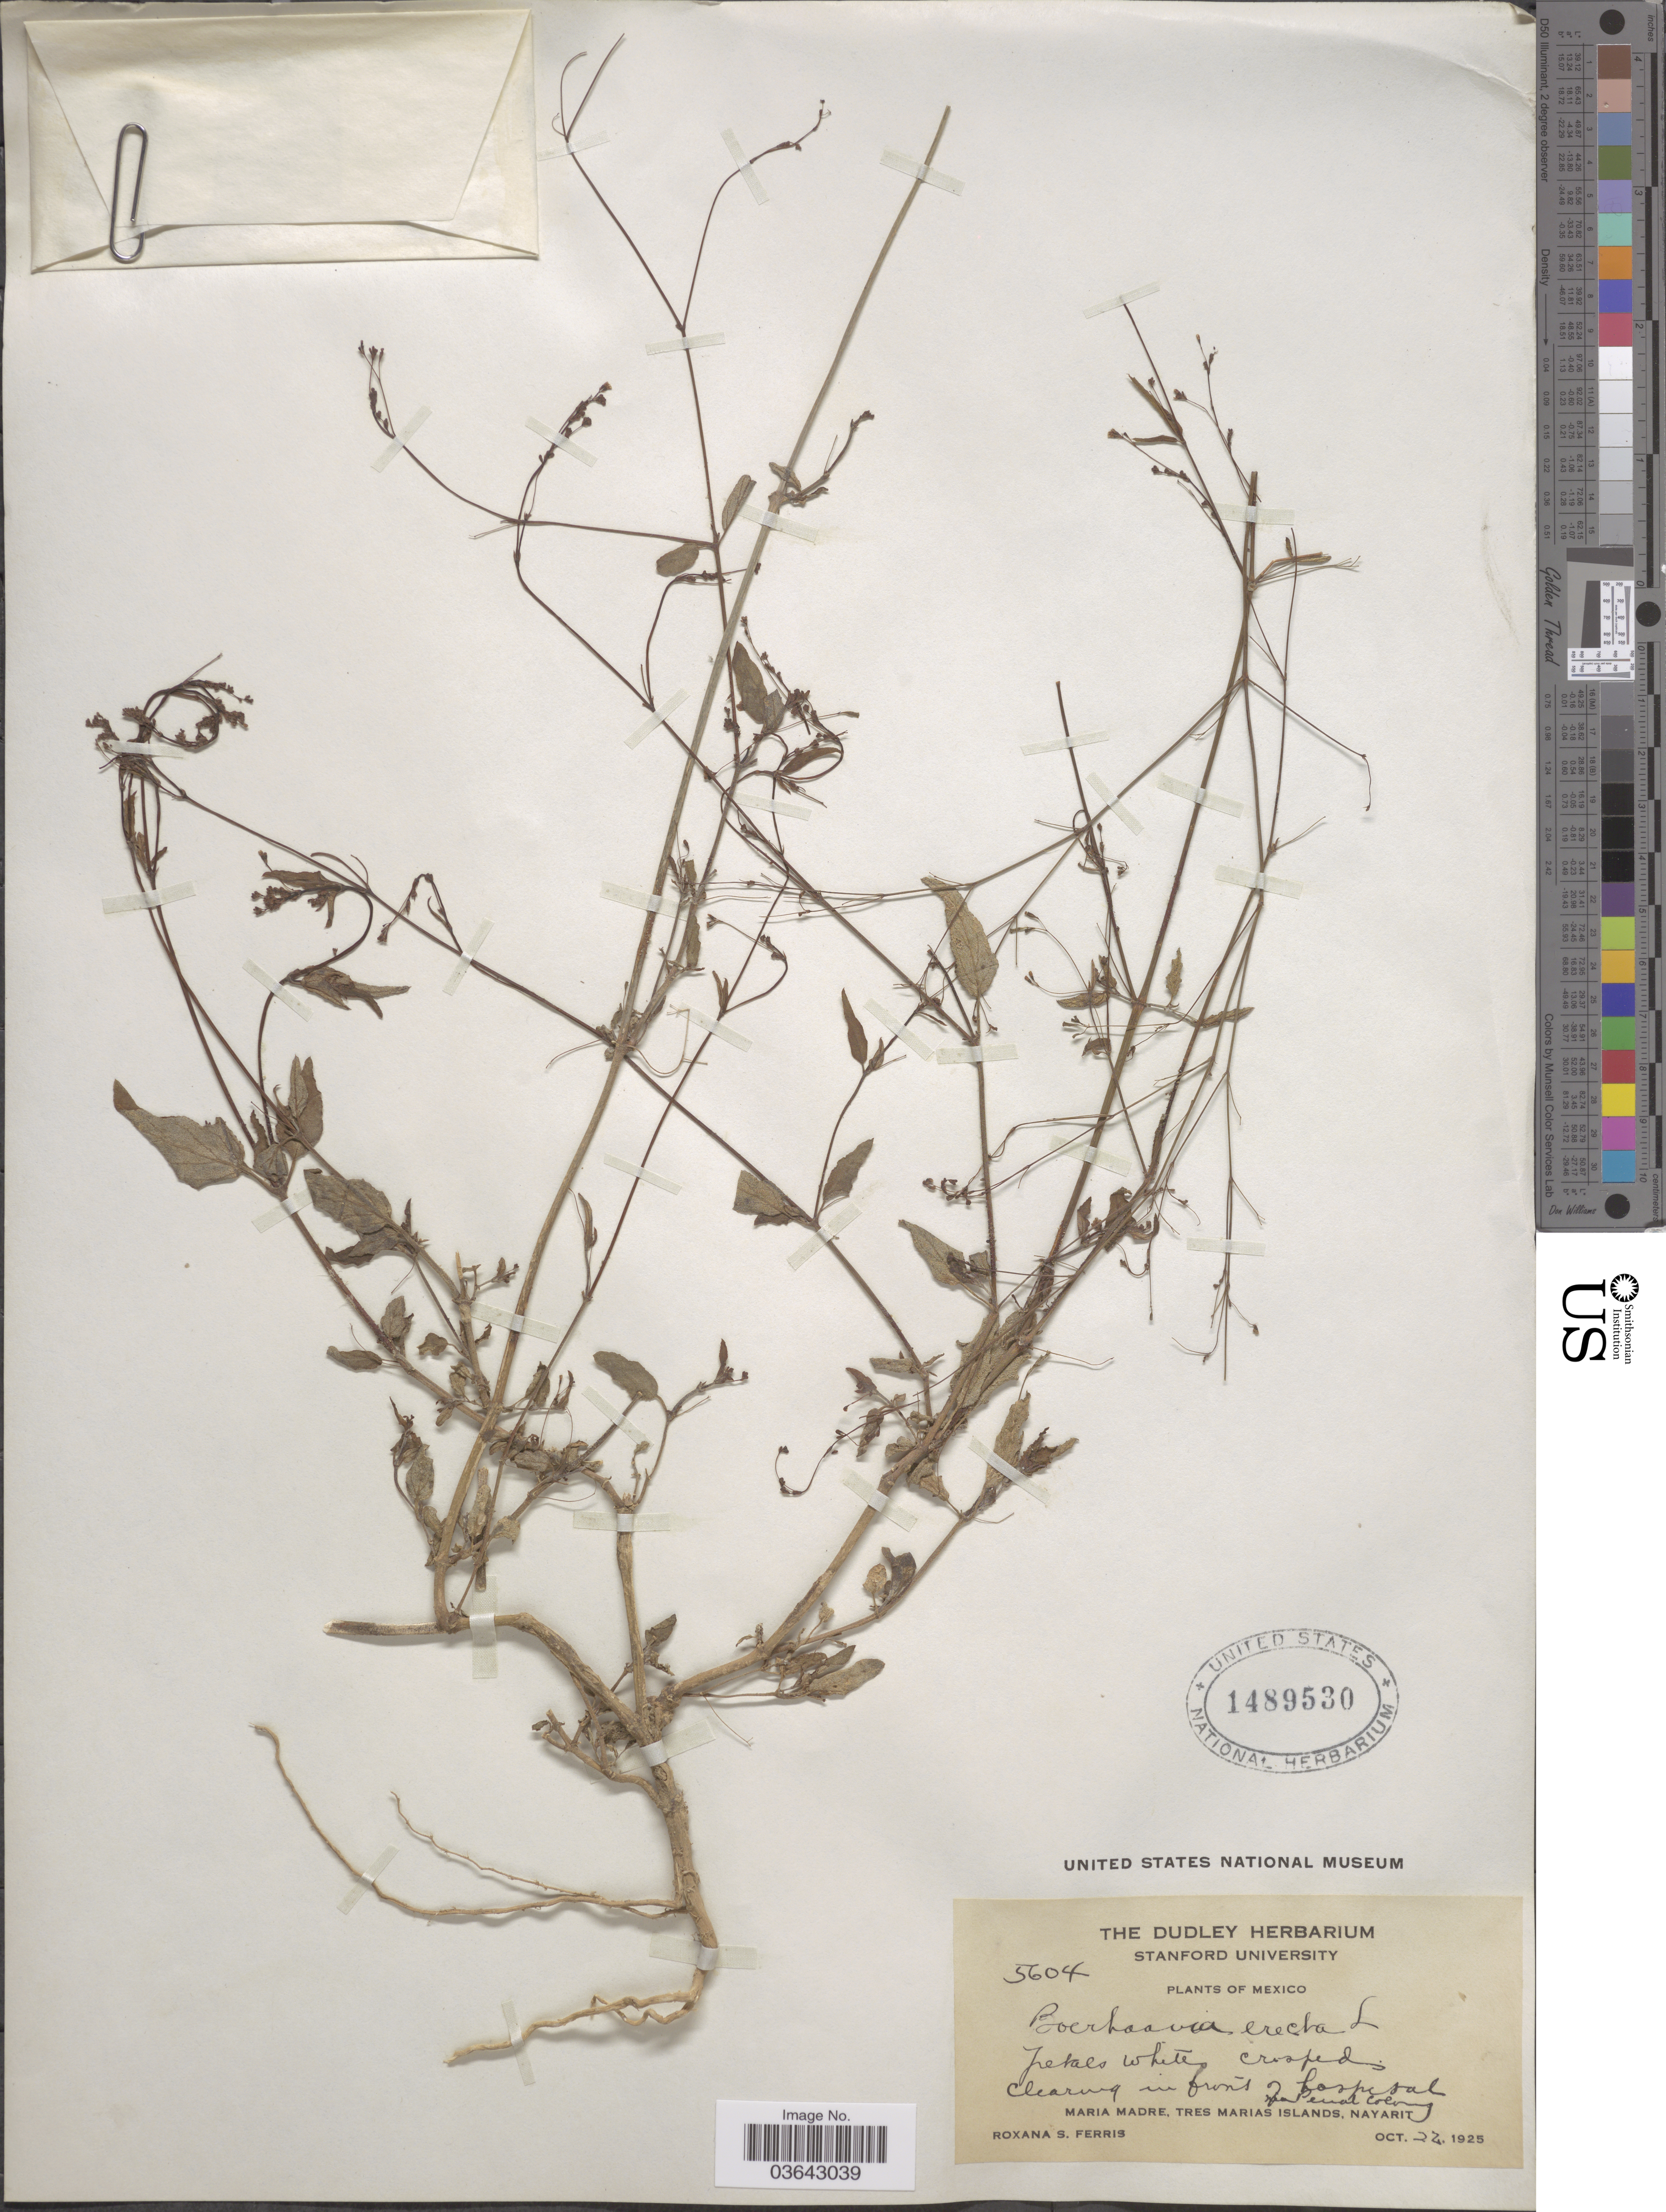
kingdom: Plantae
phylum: Tracheophyta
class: Magnoliopsida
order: Caryophyllales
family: Nyctaginaceae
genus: Boerhavia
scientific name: Boerhavia erecta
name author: L.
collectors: R. S. Ferris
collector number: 5604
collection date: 1925-10-22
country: Mexico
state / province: Nayarit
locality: Maria Madre, Tres Marias Islands.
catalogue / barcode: US 1489530